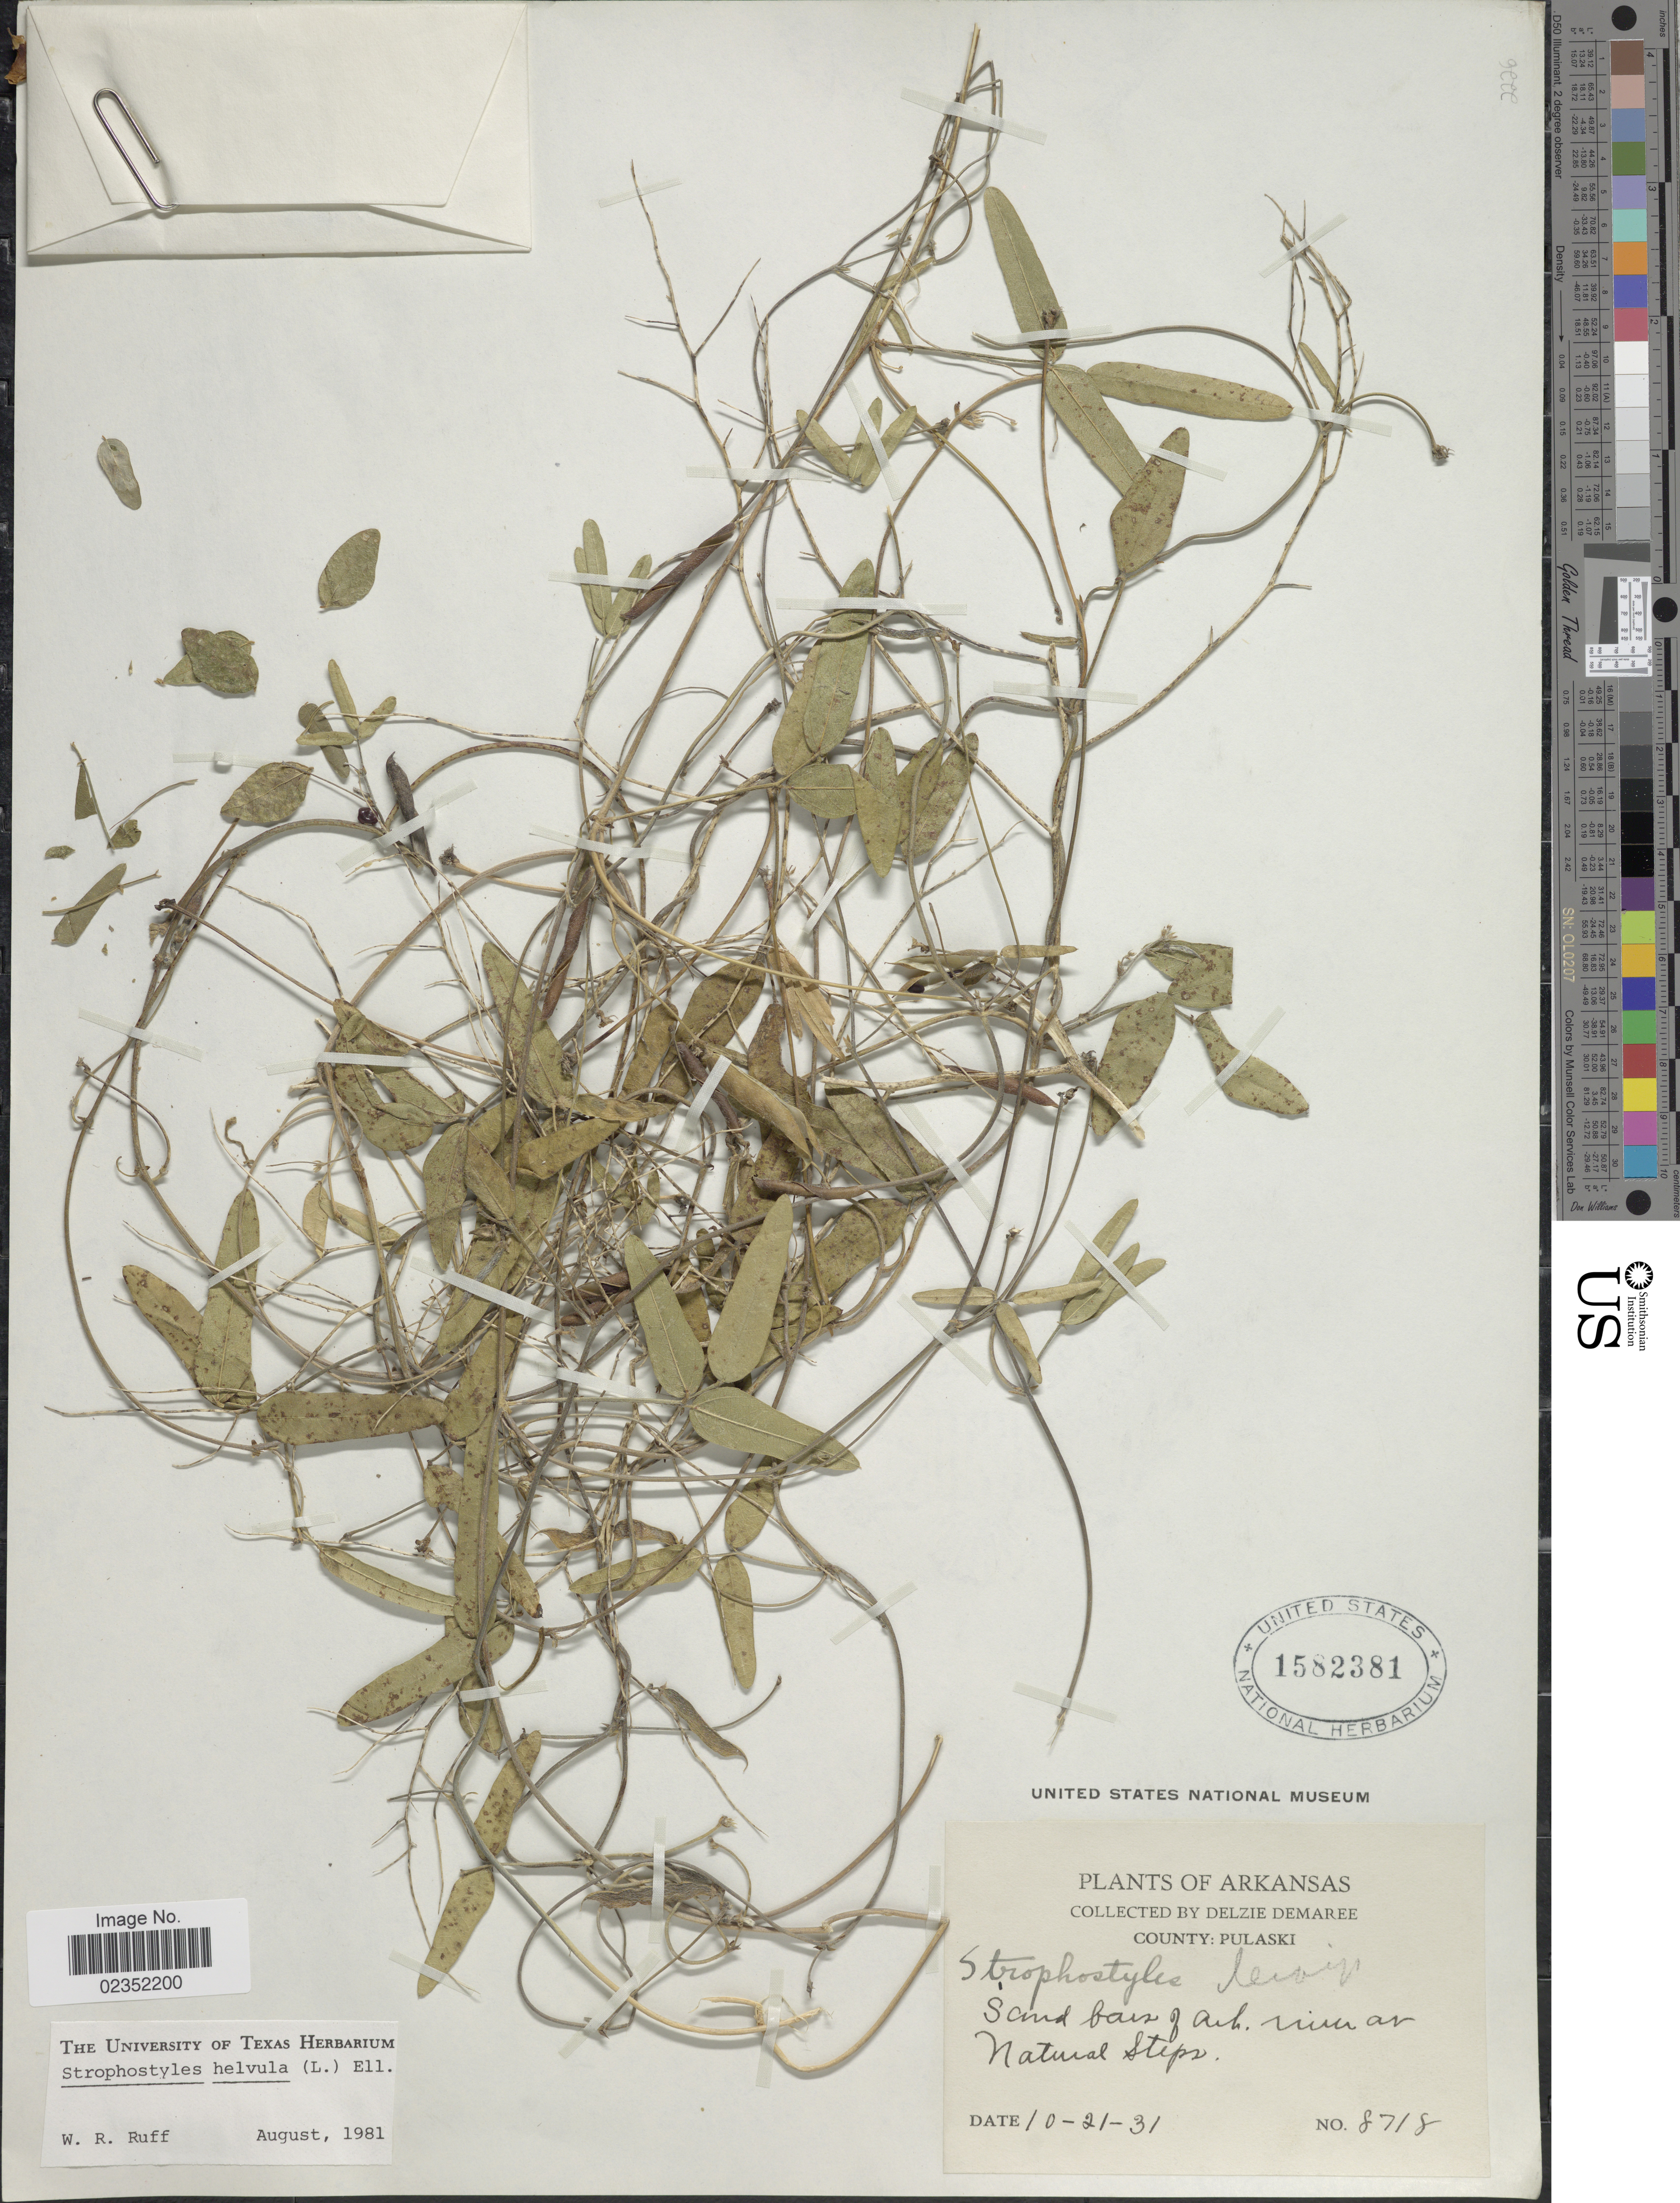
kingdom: Plantae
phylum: Tracheophyta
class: Magnoliopsida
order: Fabales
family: Fabaceae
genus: Strophostyles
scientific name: Strophostyles umbellata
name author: (Muhl. ex Willd.) Britton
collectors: D. Demaree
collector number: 8718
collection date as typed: Transcribed d/m/y: 21/10/31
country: United States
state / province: Arkansas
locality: County: Pulaski. Sand bars of Ark. river at Natural Steps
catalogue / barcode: US 1582381